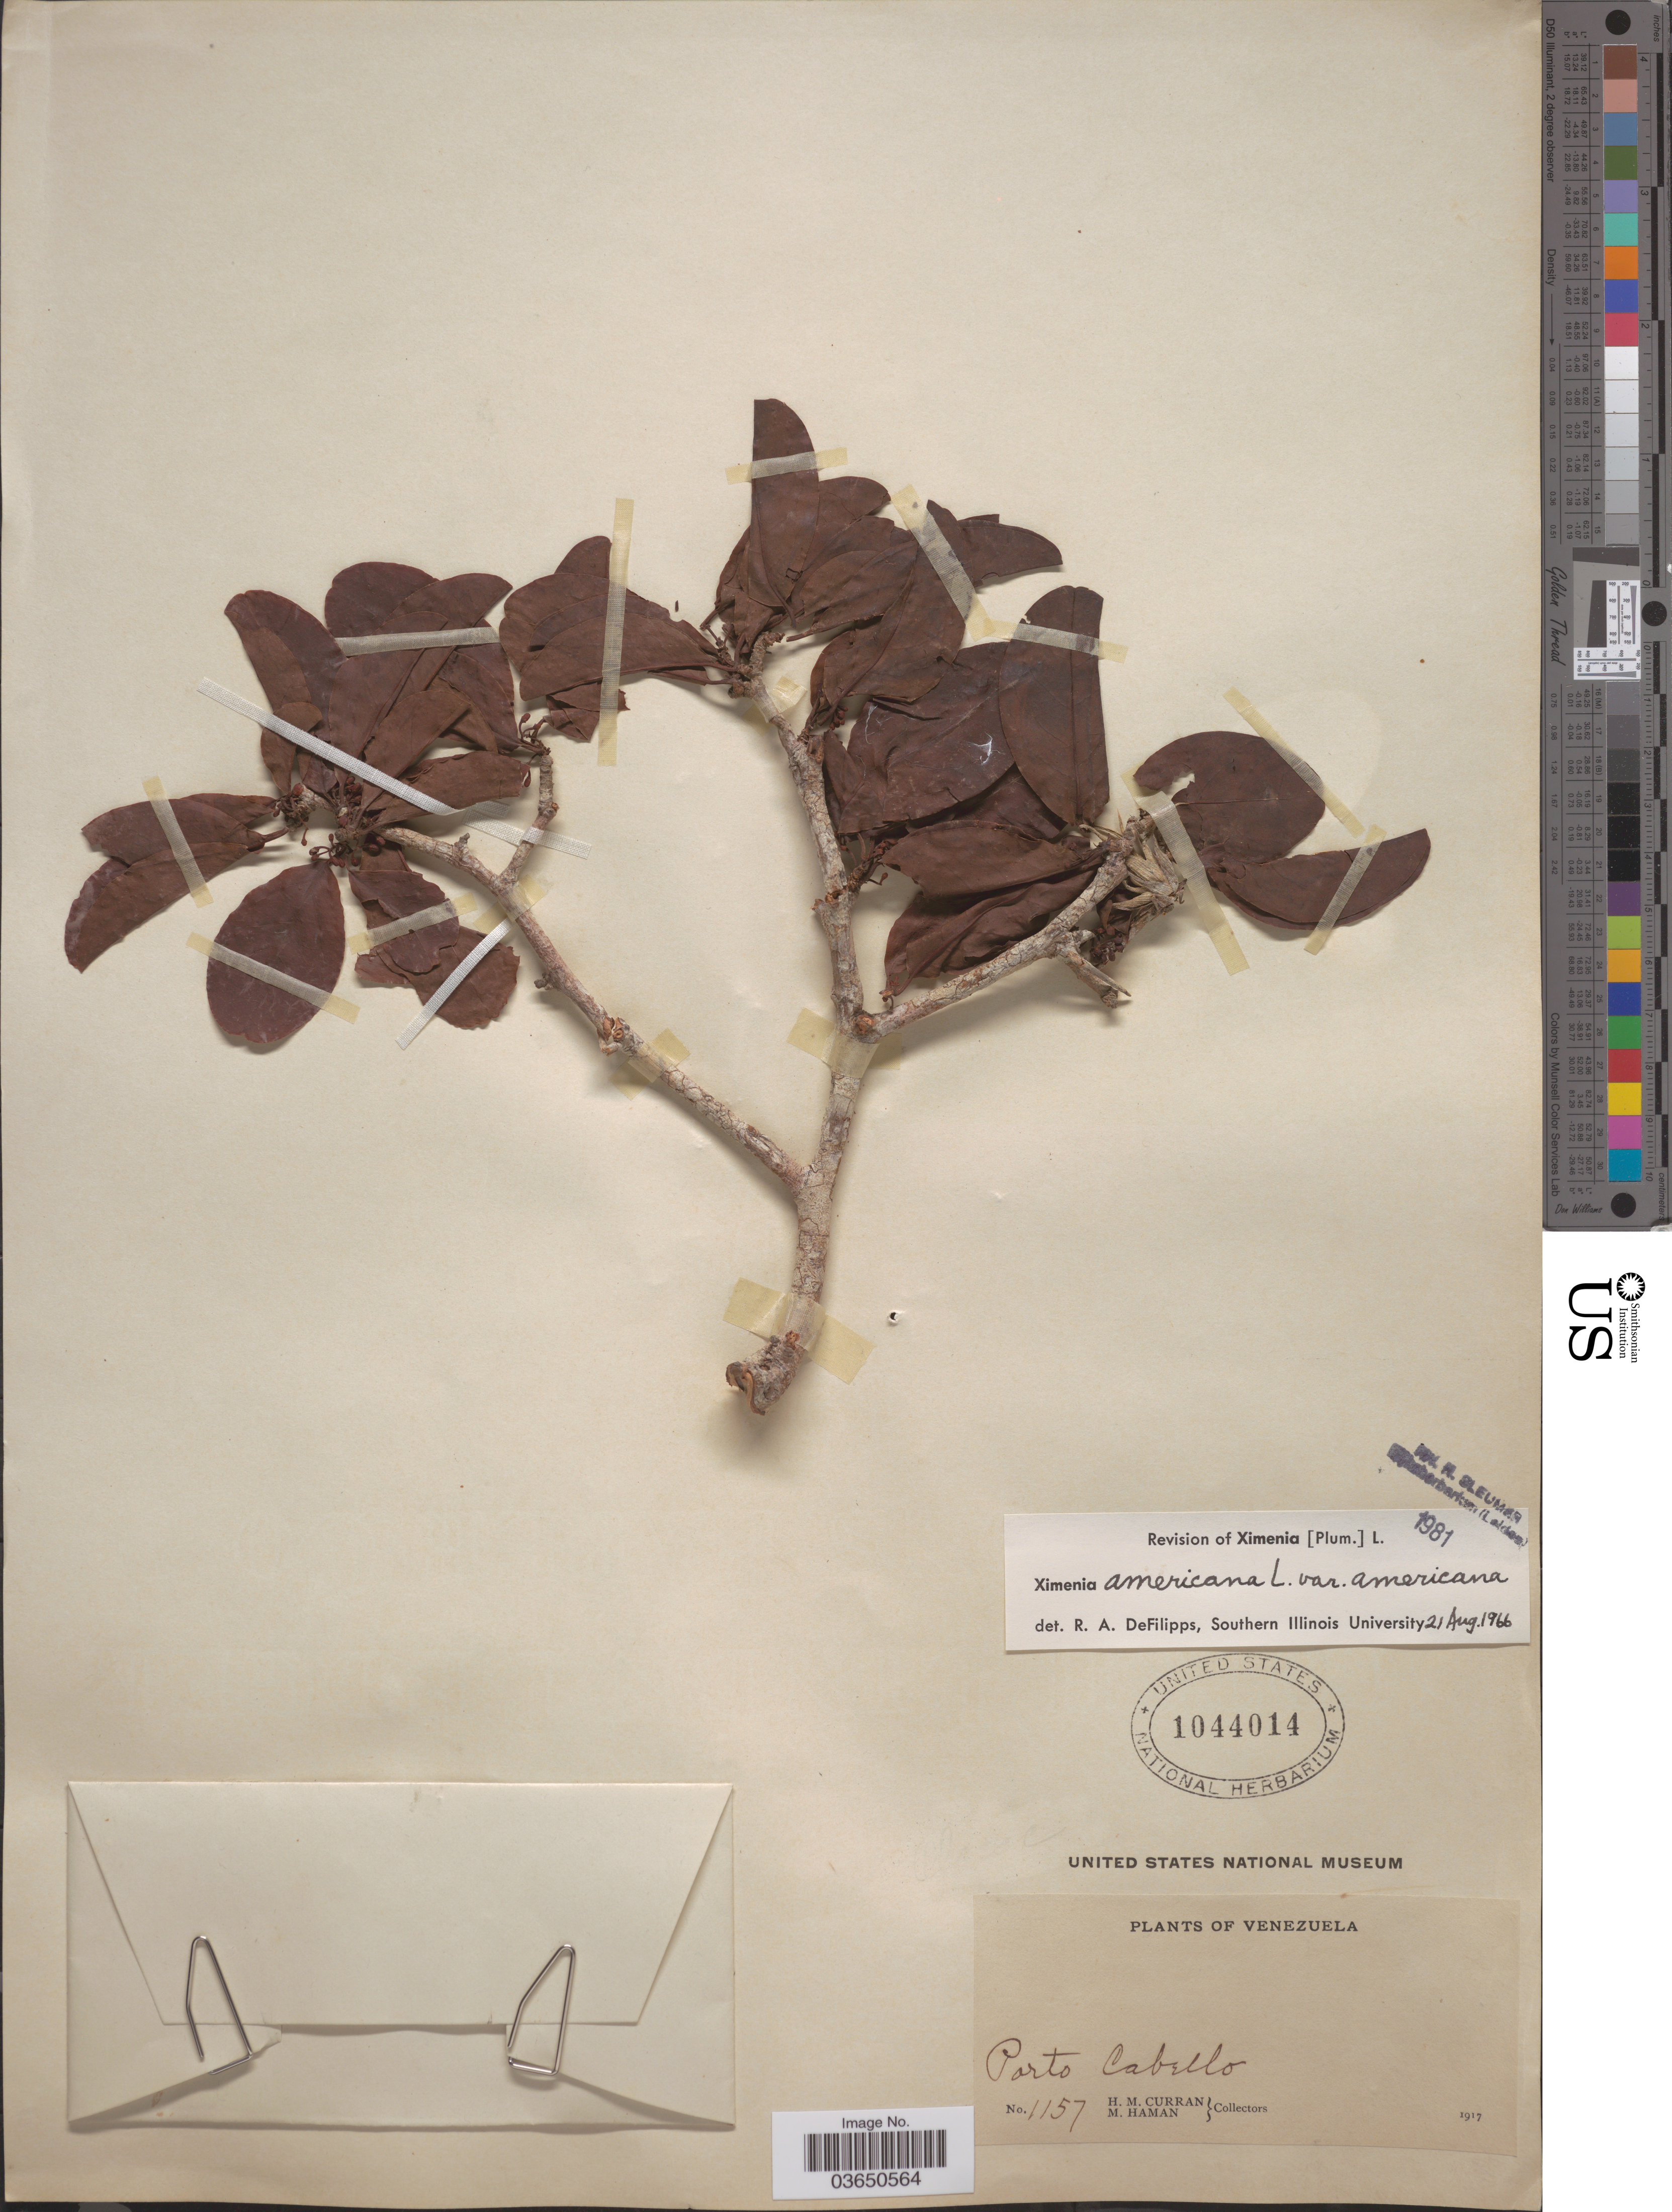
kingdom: Plantae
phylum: Tracheophyta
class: Magnoliopsida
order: Santalales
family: Ximeniaceae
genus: Ximenia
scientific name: Ximenia americana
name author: L.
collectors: H. M. Curran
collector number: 1157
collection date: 1917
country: Venezuela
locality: Porto Cabello.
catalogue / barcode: US 1044014